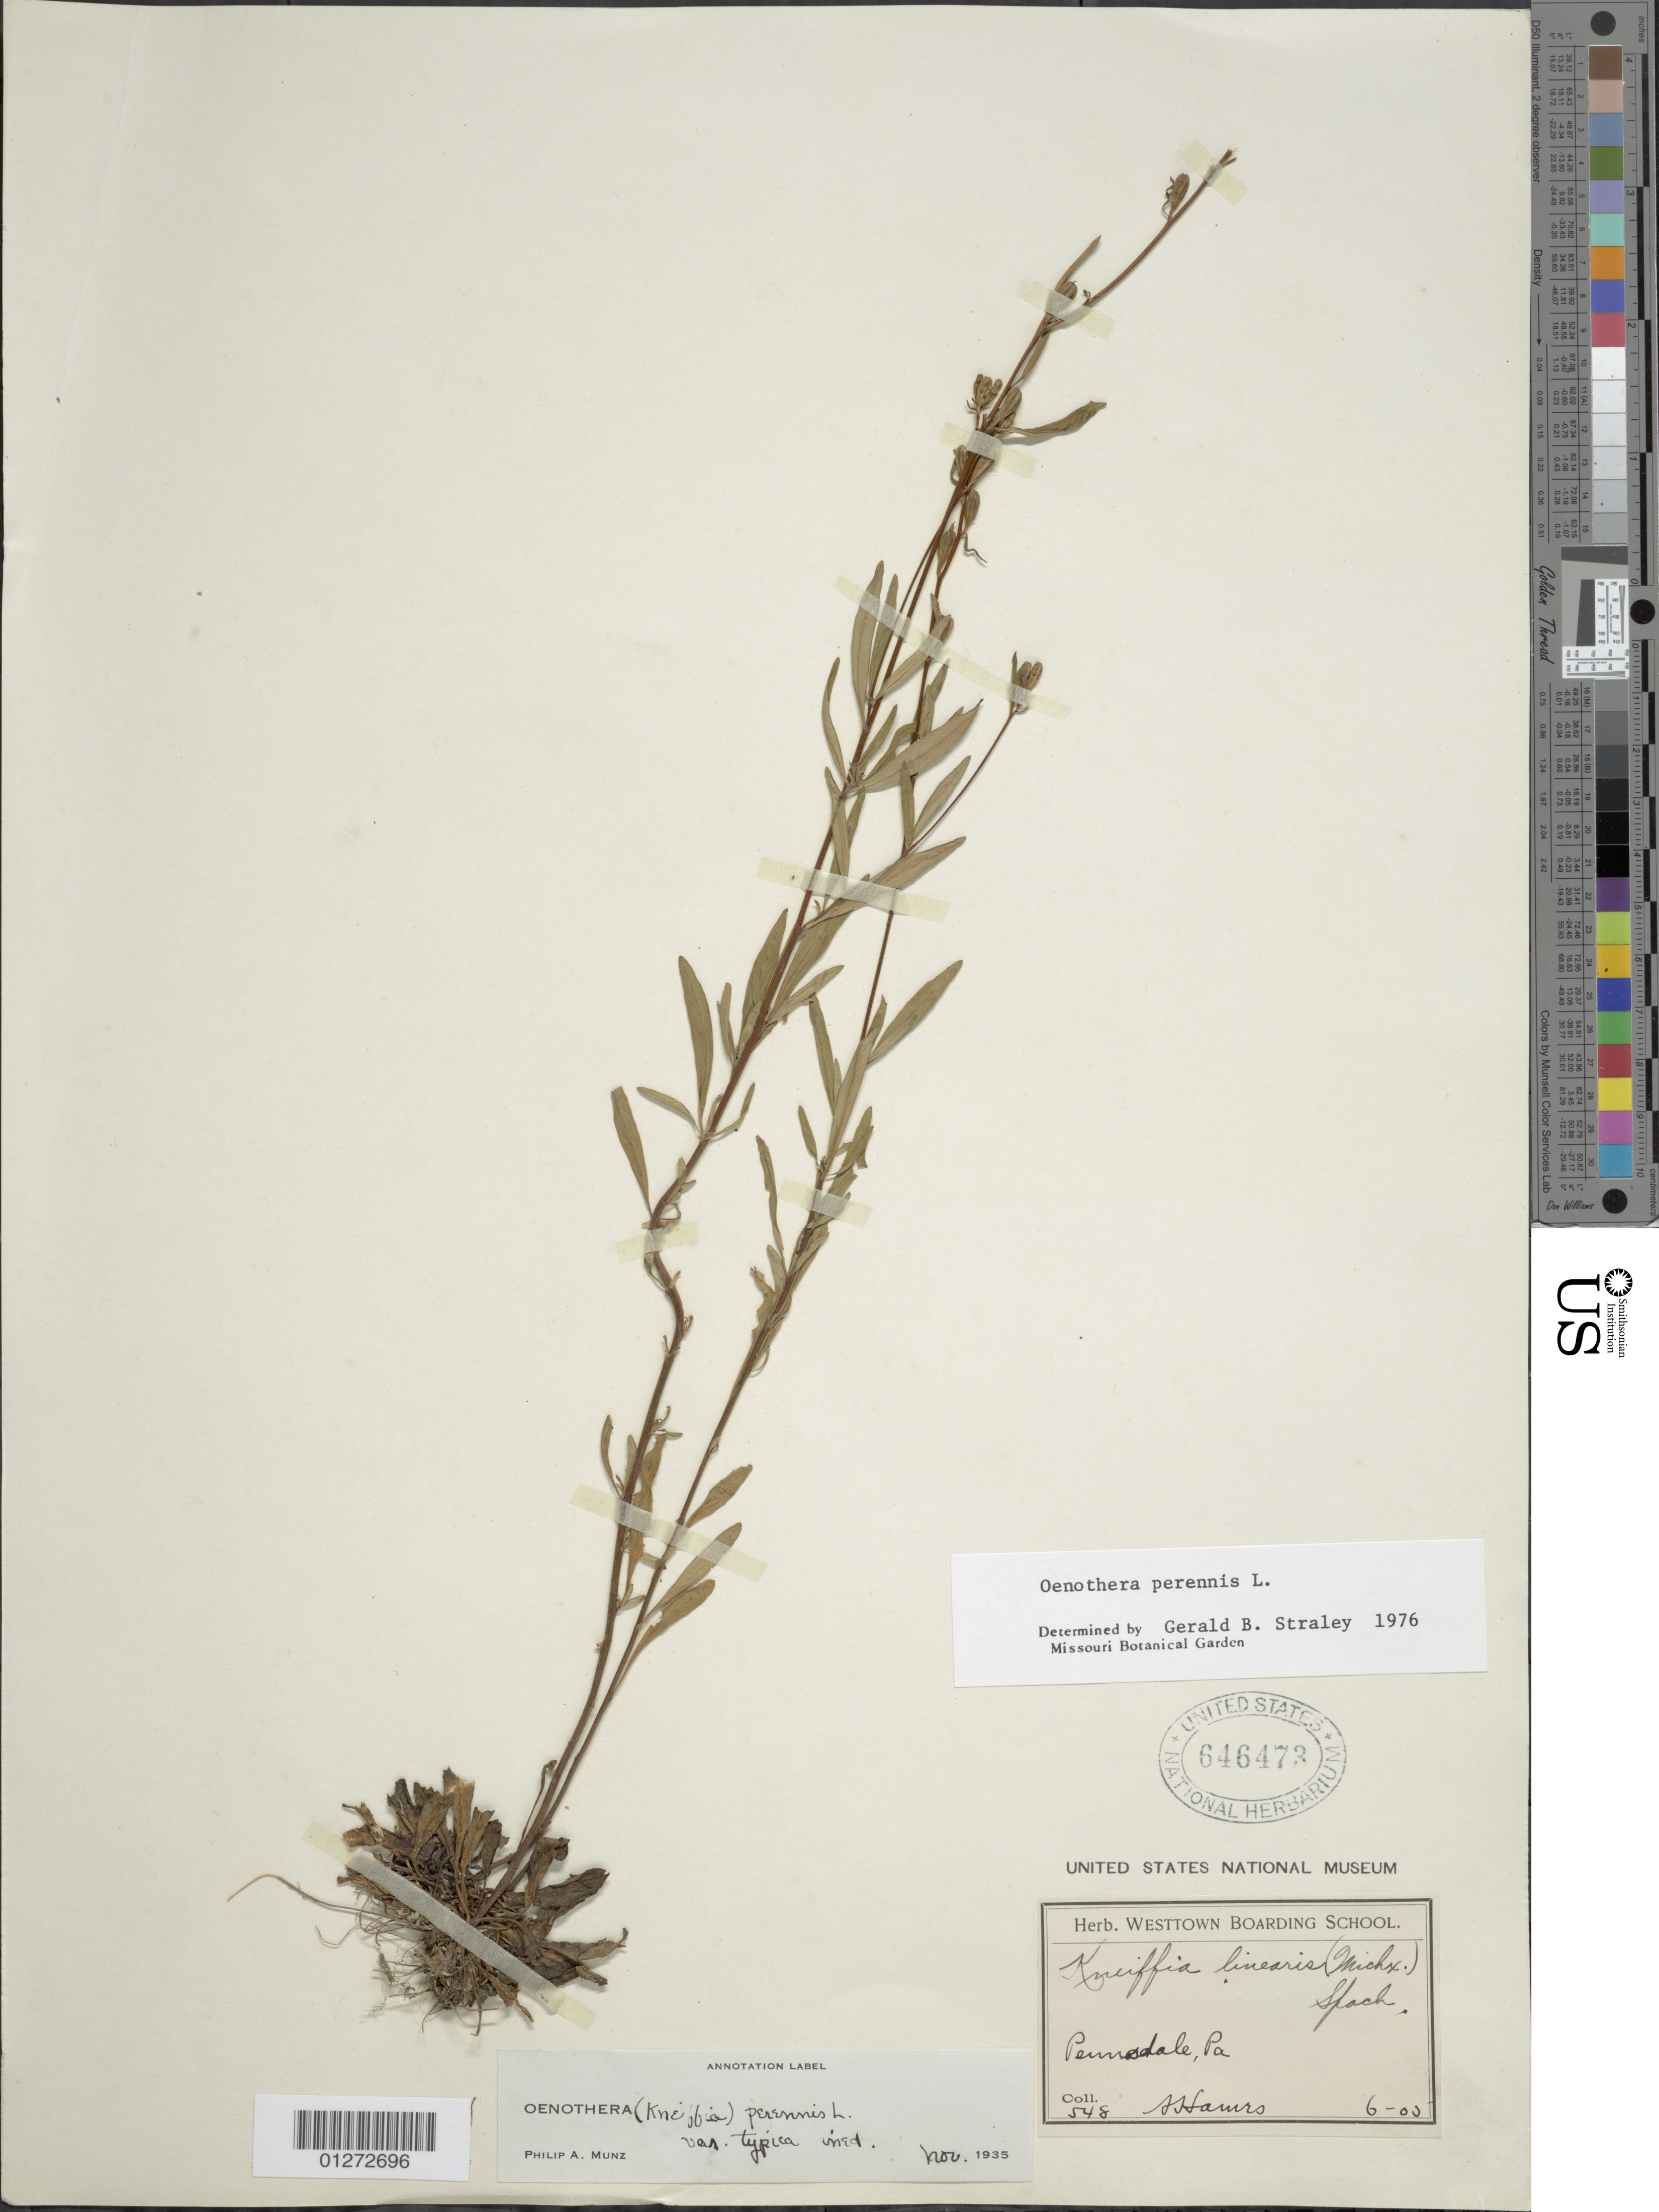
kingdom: Plantae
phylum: Tracheophyta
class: Magnoliopsida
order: Myrtales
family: Onagraceae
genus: Oenothera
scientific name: Oenothera perennis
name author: L.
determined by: Straley, G. B.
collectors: A. Hamrs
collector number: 548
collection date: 1905-06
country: United States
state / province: Pennsylvania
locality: Pennsdale.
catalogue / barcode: US 646473